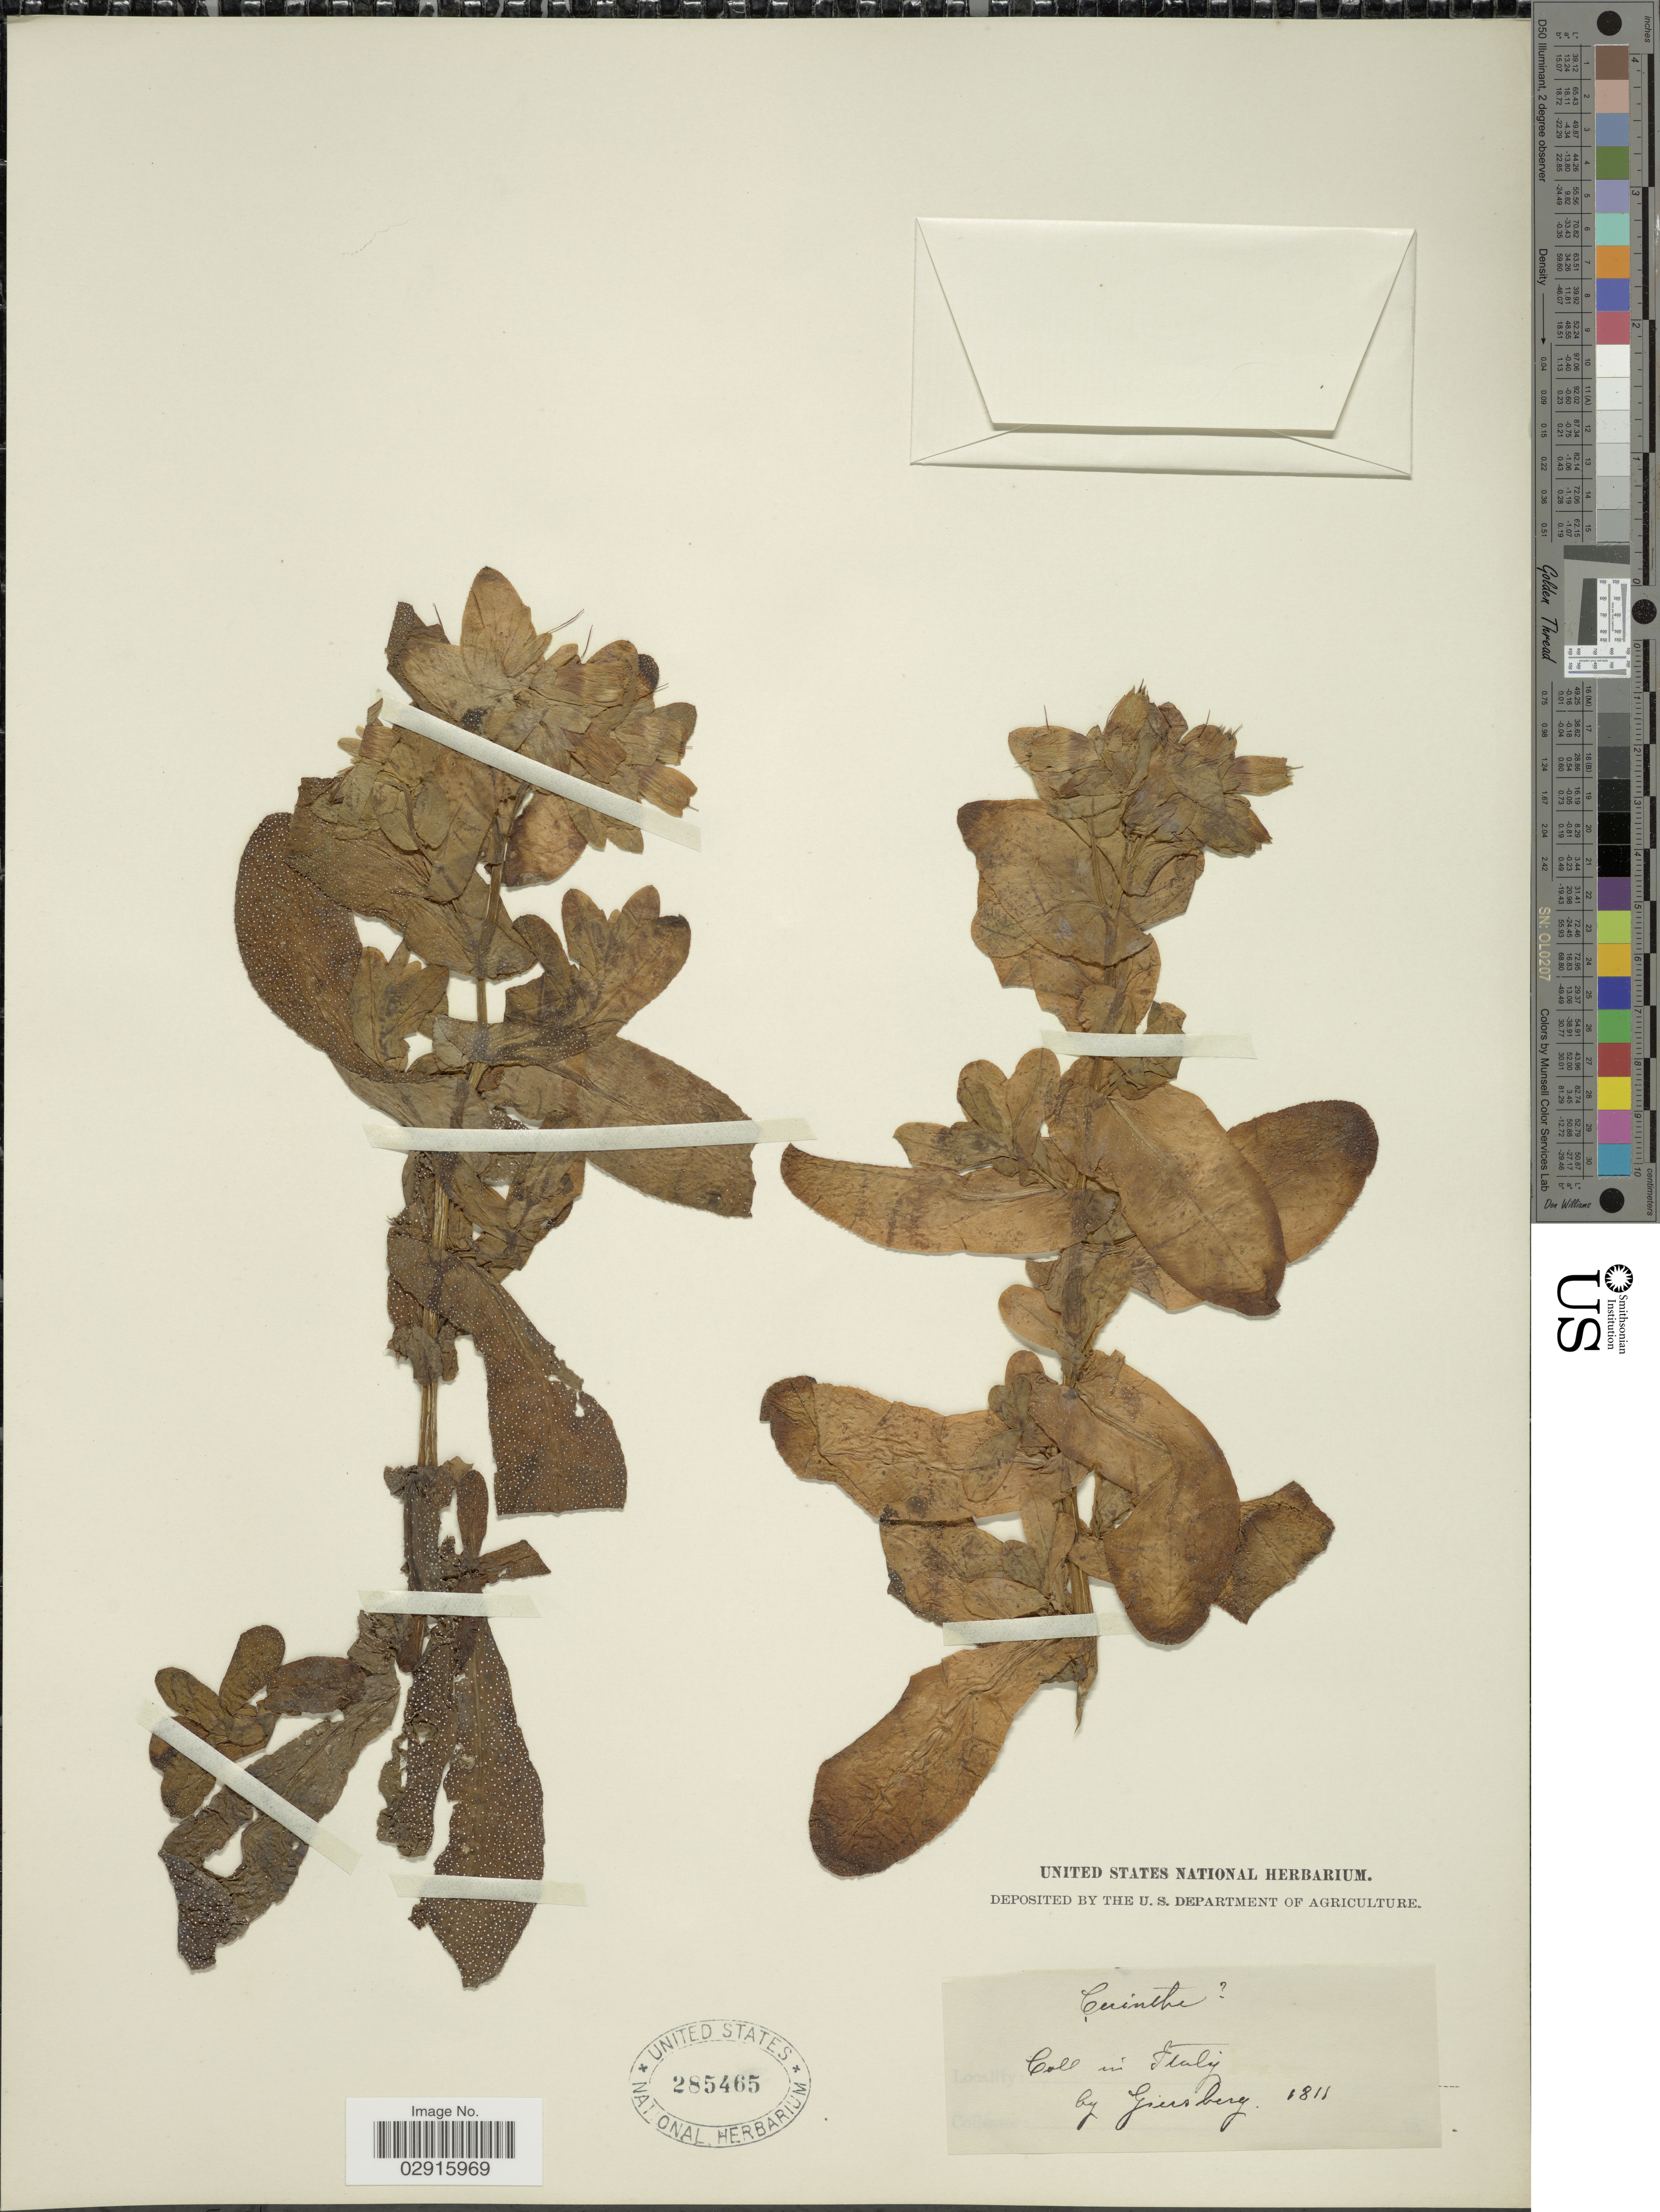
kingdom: Plantae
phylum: Tracheophyta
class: Magnoliopsida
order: Boraginales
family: Boraginaceae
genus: Cerinthe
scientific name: Cerinthe sp.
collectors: Giersberg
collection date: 1811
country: Italy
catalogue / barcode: US 285465